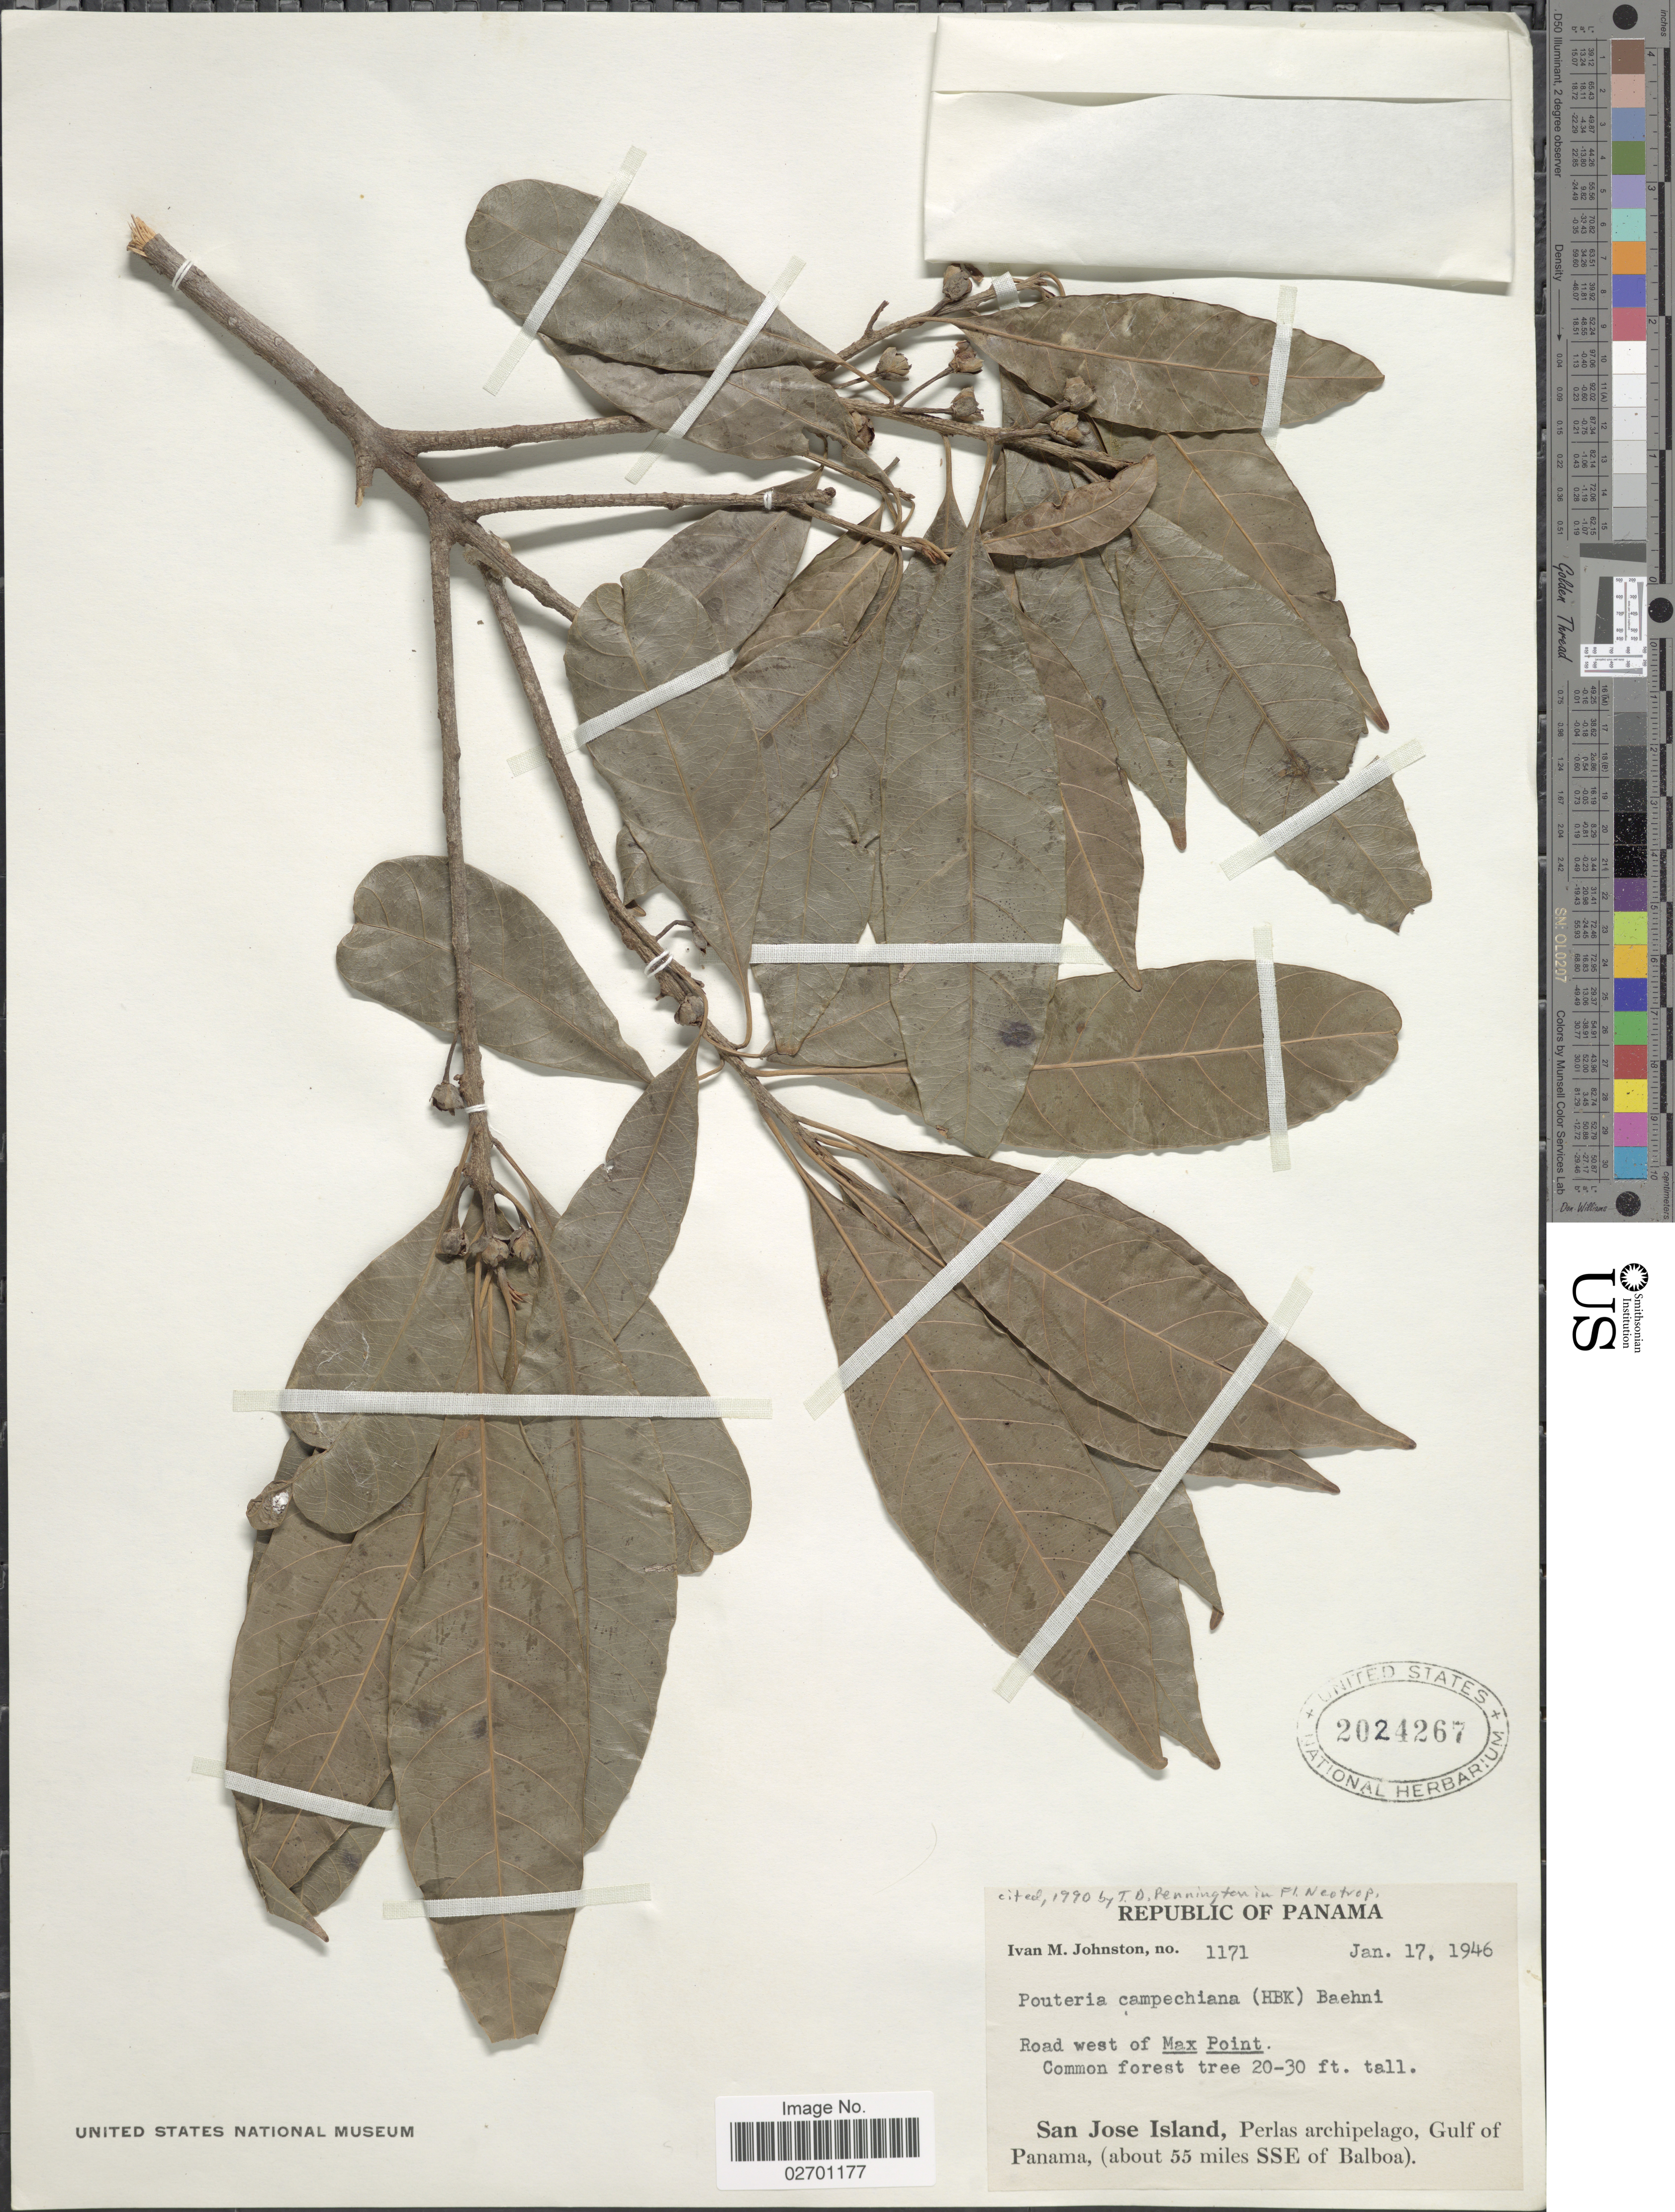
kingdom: Plantae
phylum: Tracheophyta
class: Magnoliopsida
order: Ericales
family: Sapotaceae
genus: Pouteria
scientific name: Pouteria campechiana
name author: (Kunth) Baehni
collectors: I.M. Johnston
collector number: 1171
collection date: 1946-01-17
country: Panama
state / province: Panamá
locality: Road west of Max Point, San Jose Island, Perlas archipelago, Gulf of Panama, (about 55 miles SSE of Balboa).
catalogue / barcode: US 2024267